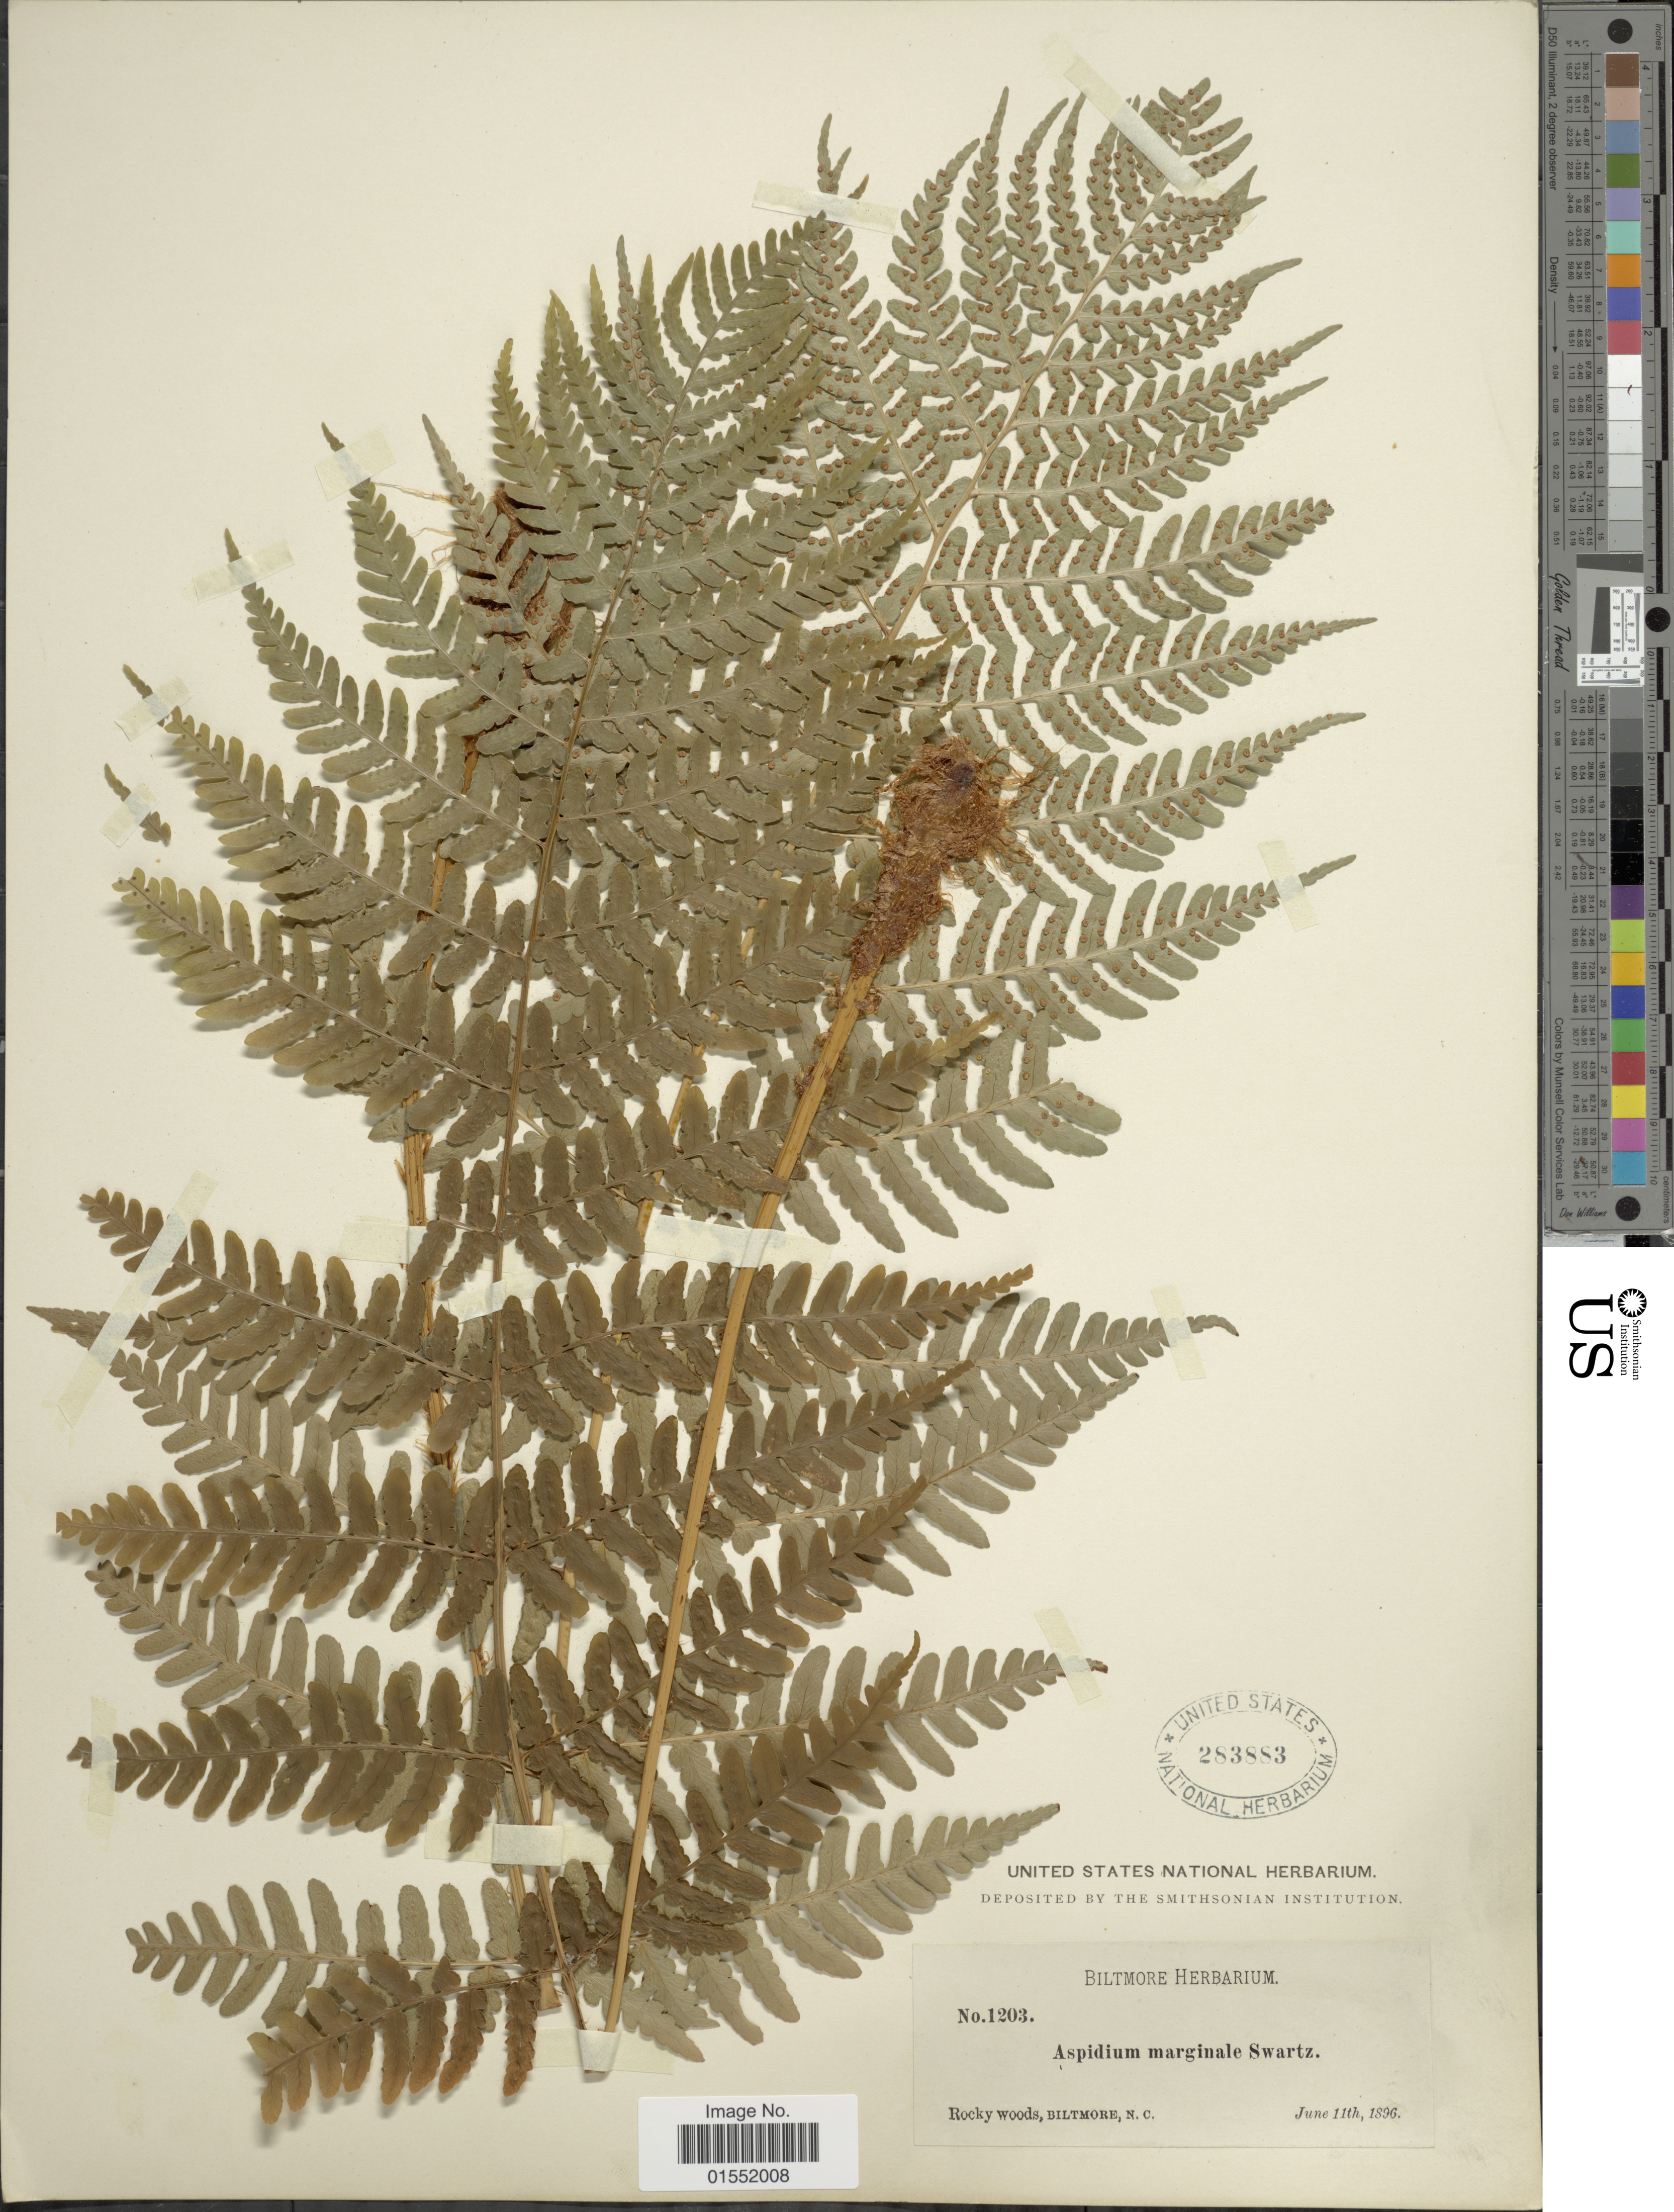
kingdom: Plantae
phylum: Tracheophyta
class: Polypodiopsida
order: Polypodiales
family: Dryopteridaceae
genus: Dryopteris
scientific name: Dryopteris marginalis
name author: (L.) A. Gray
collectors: ex herb. Biltmore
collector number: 1203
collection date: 1896-06-11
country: United States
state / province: North Carolina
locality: Rocky woods, Biltmore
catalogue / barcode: US 283883